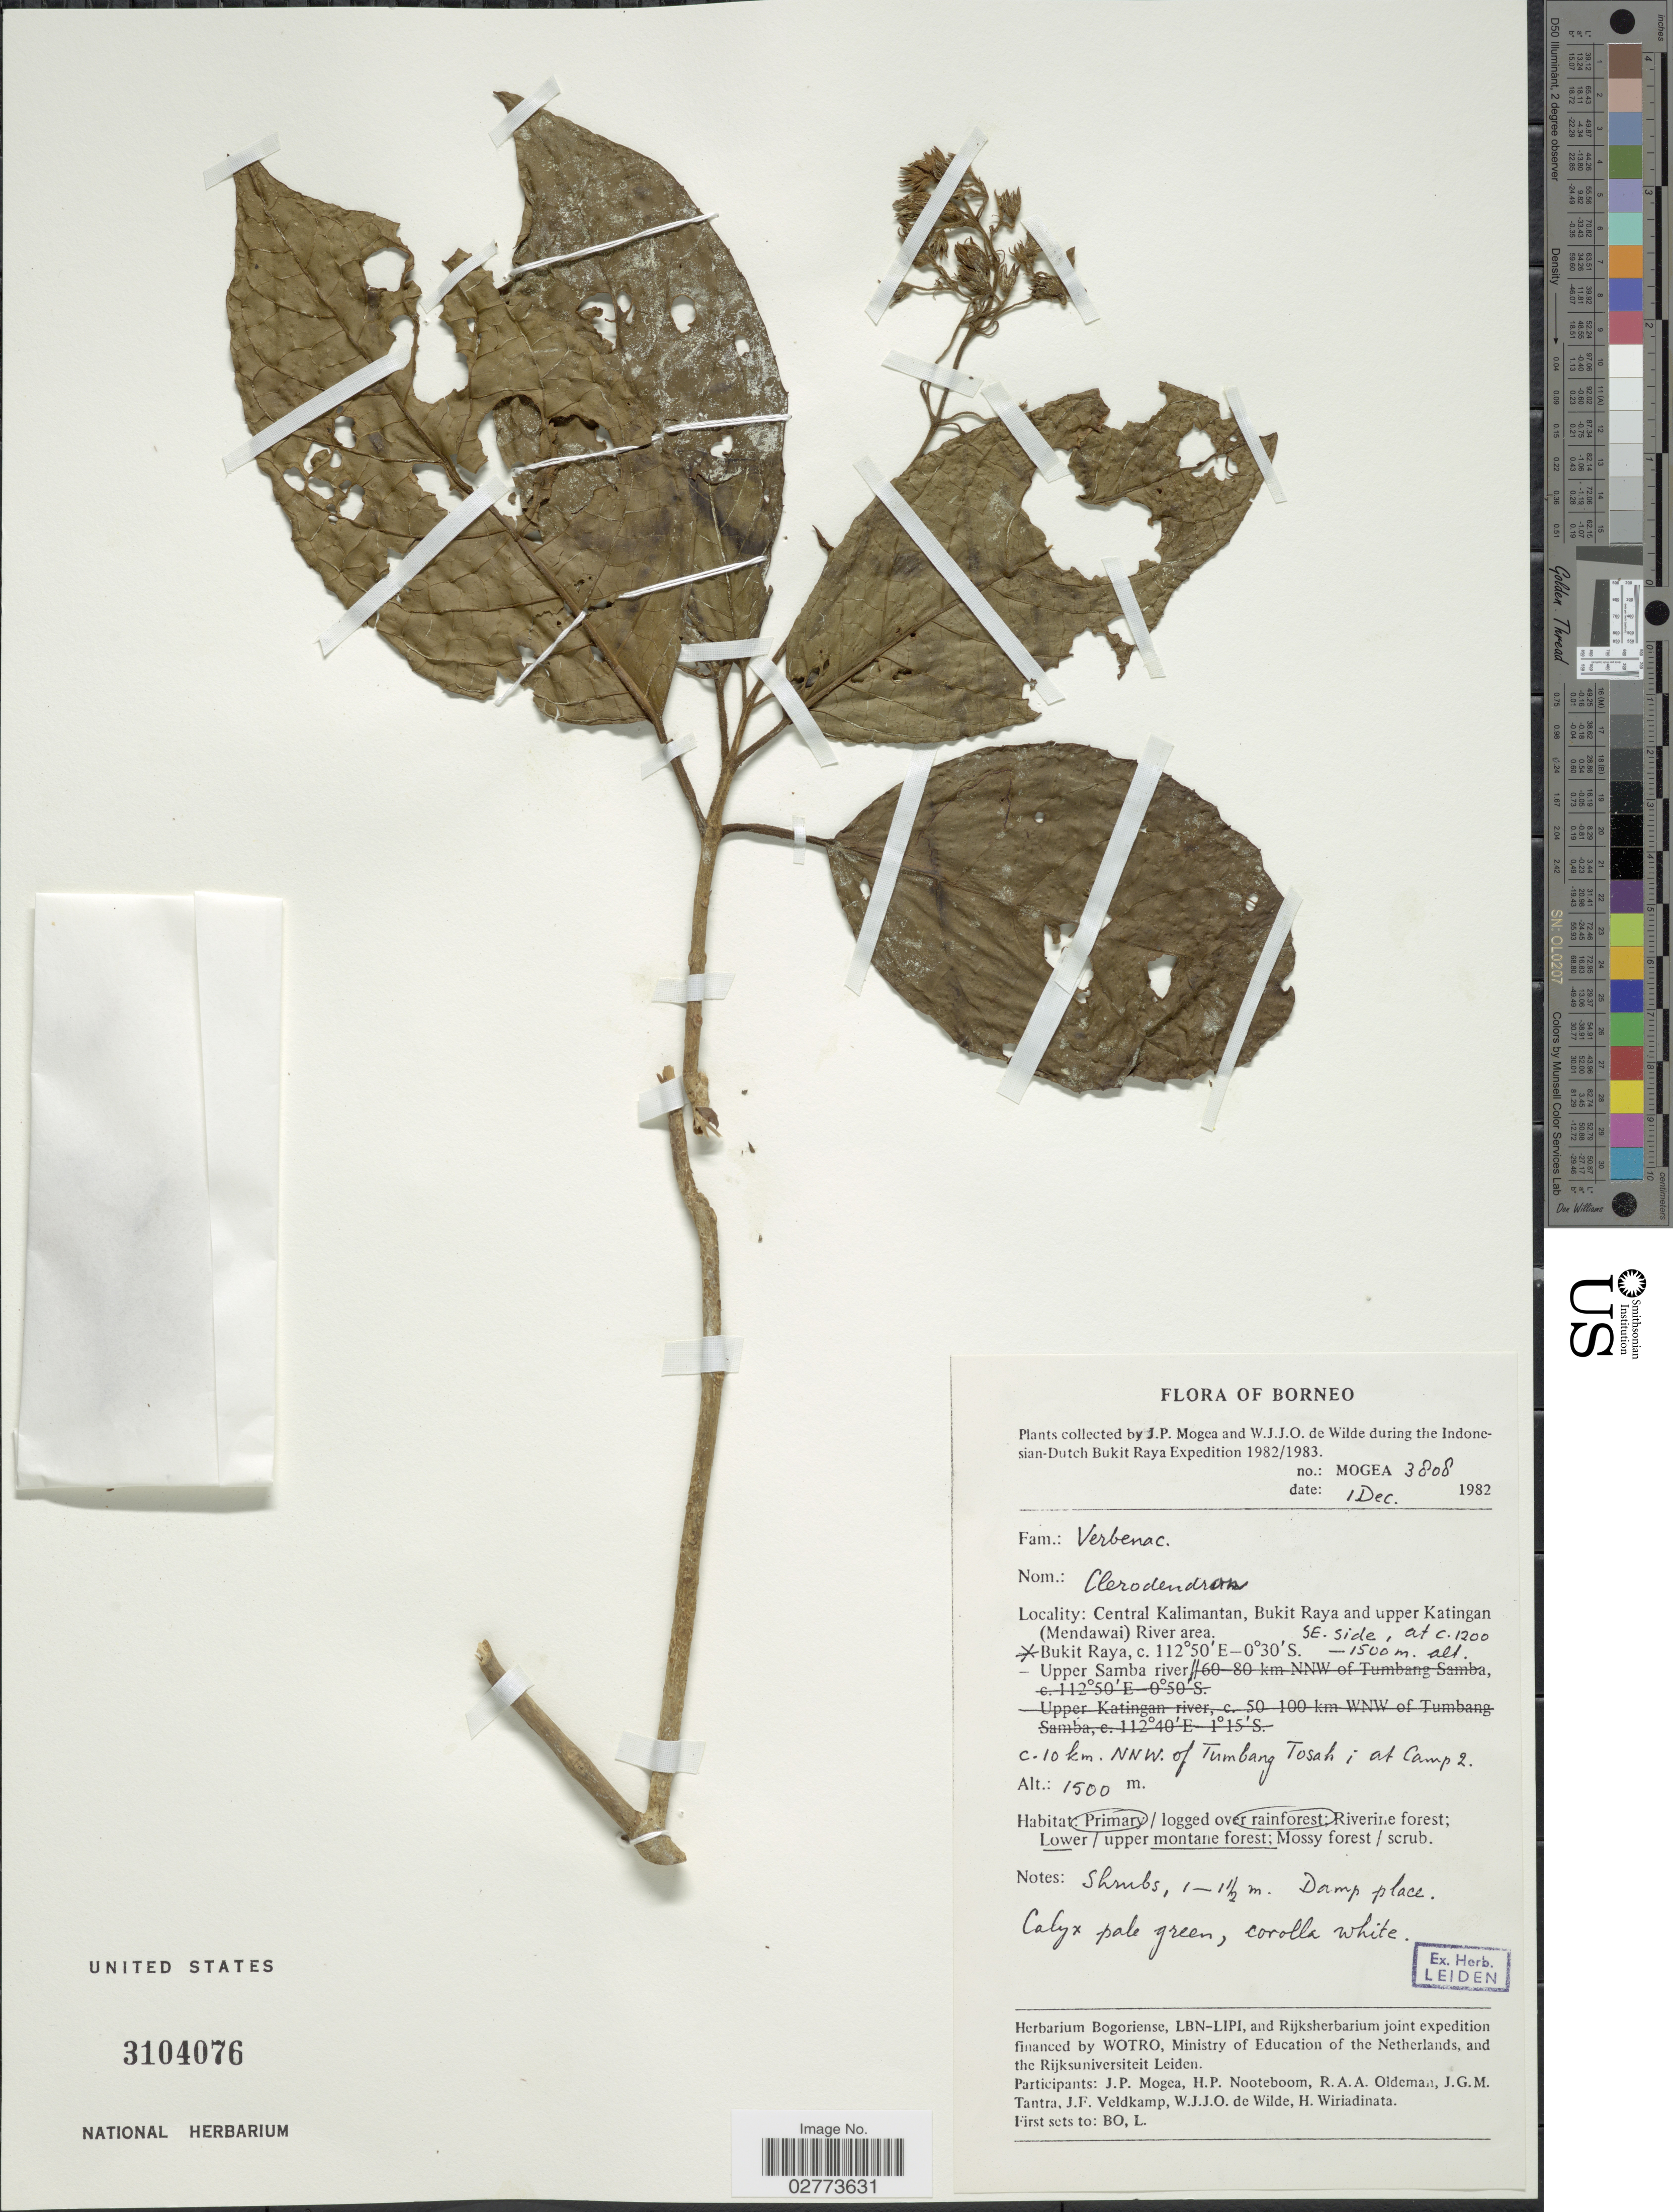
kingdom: Plantae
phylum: Tracheophyta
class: Magnoliopsida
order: Lamiales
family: Lamiaceae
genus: Clerodendrum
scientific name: Clerodendrum sp.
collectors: J. Mogea & W. J. de Wilde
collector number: MOGEA 3808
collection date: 1982-12-01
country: Indonesia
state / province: Kalimantan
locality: Borneo. Central Kalimantan, Bukit Raya and upper Katingan (Mendawai) River area. Bukit Raya, SE. side. C. 10 km. NNW of Tumbang Tosah; at Camp 2.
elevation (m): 1200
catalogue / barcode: US 3104076